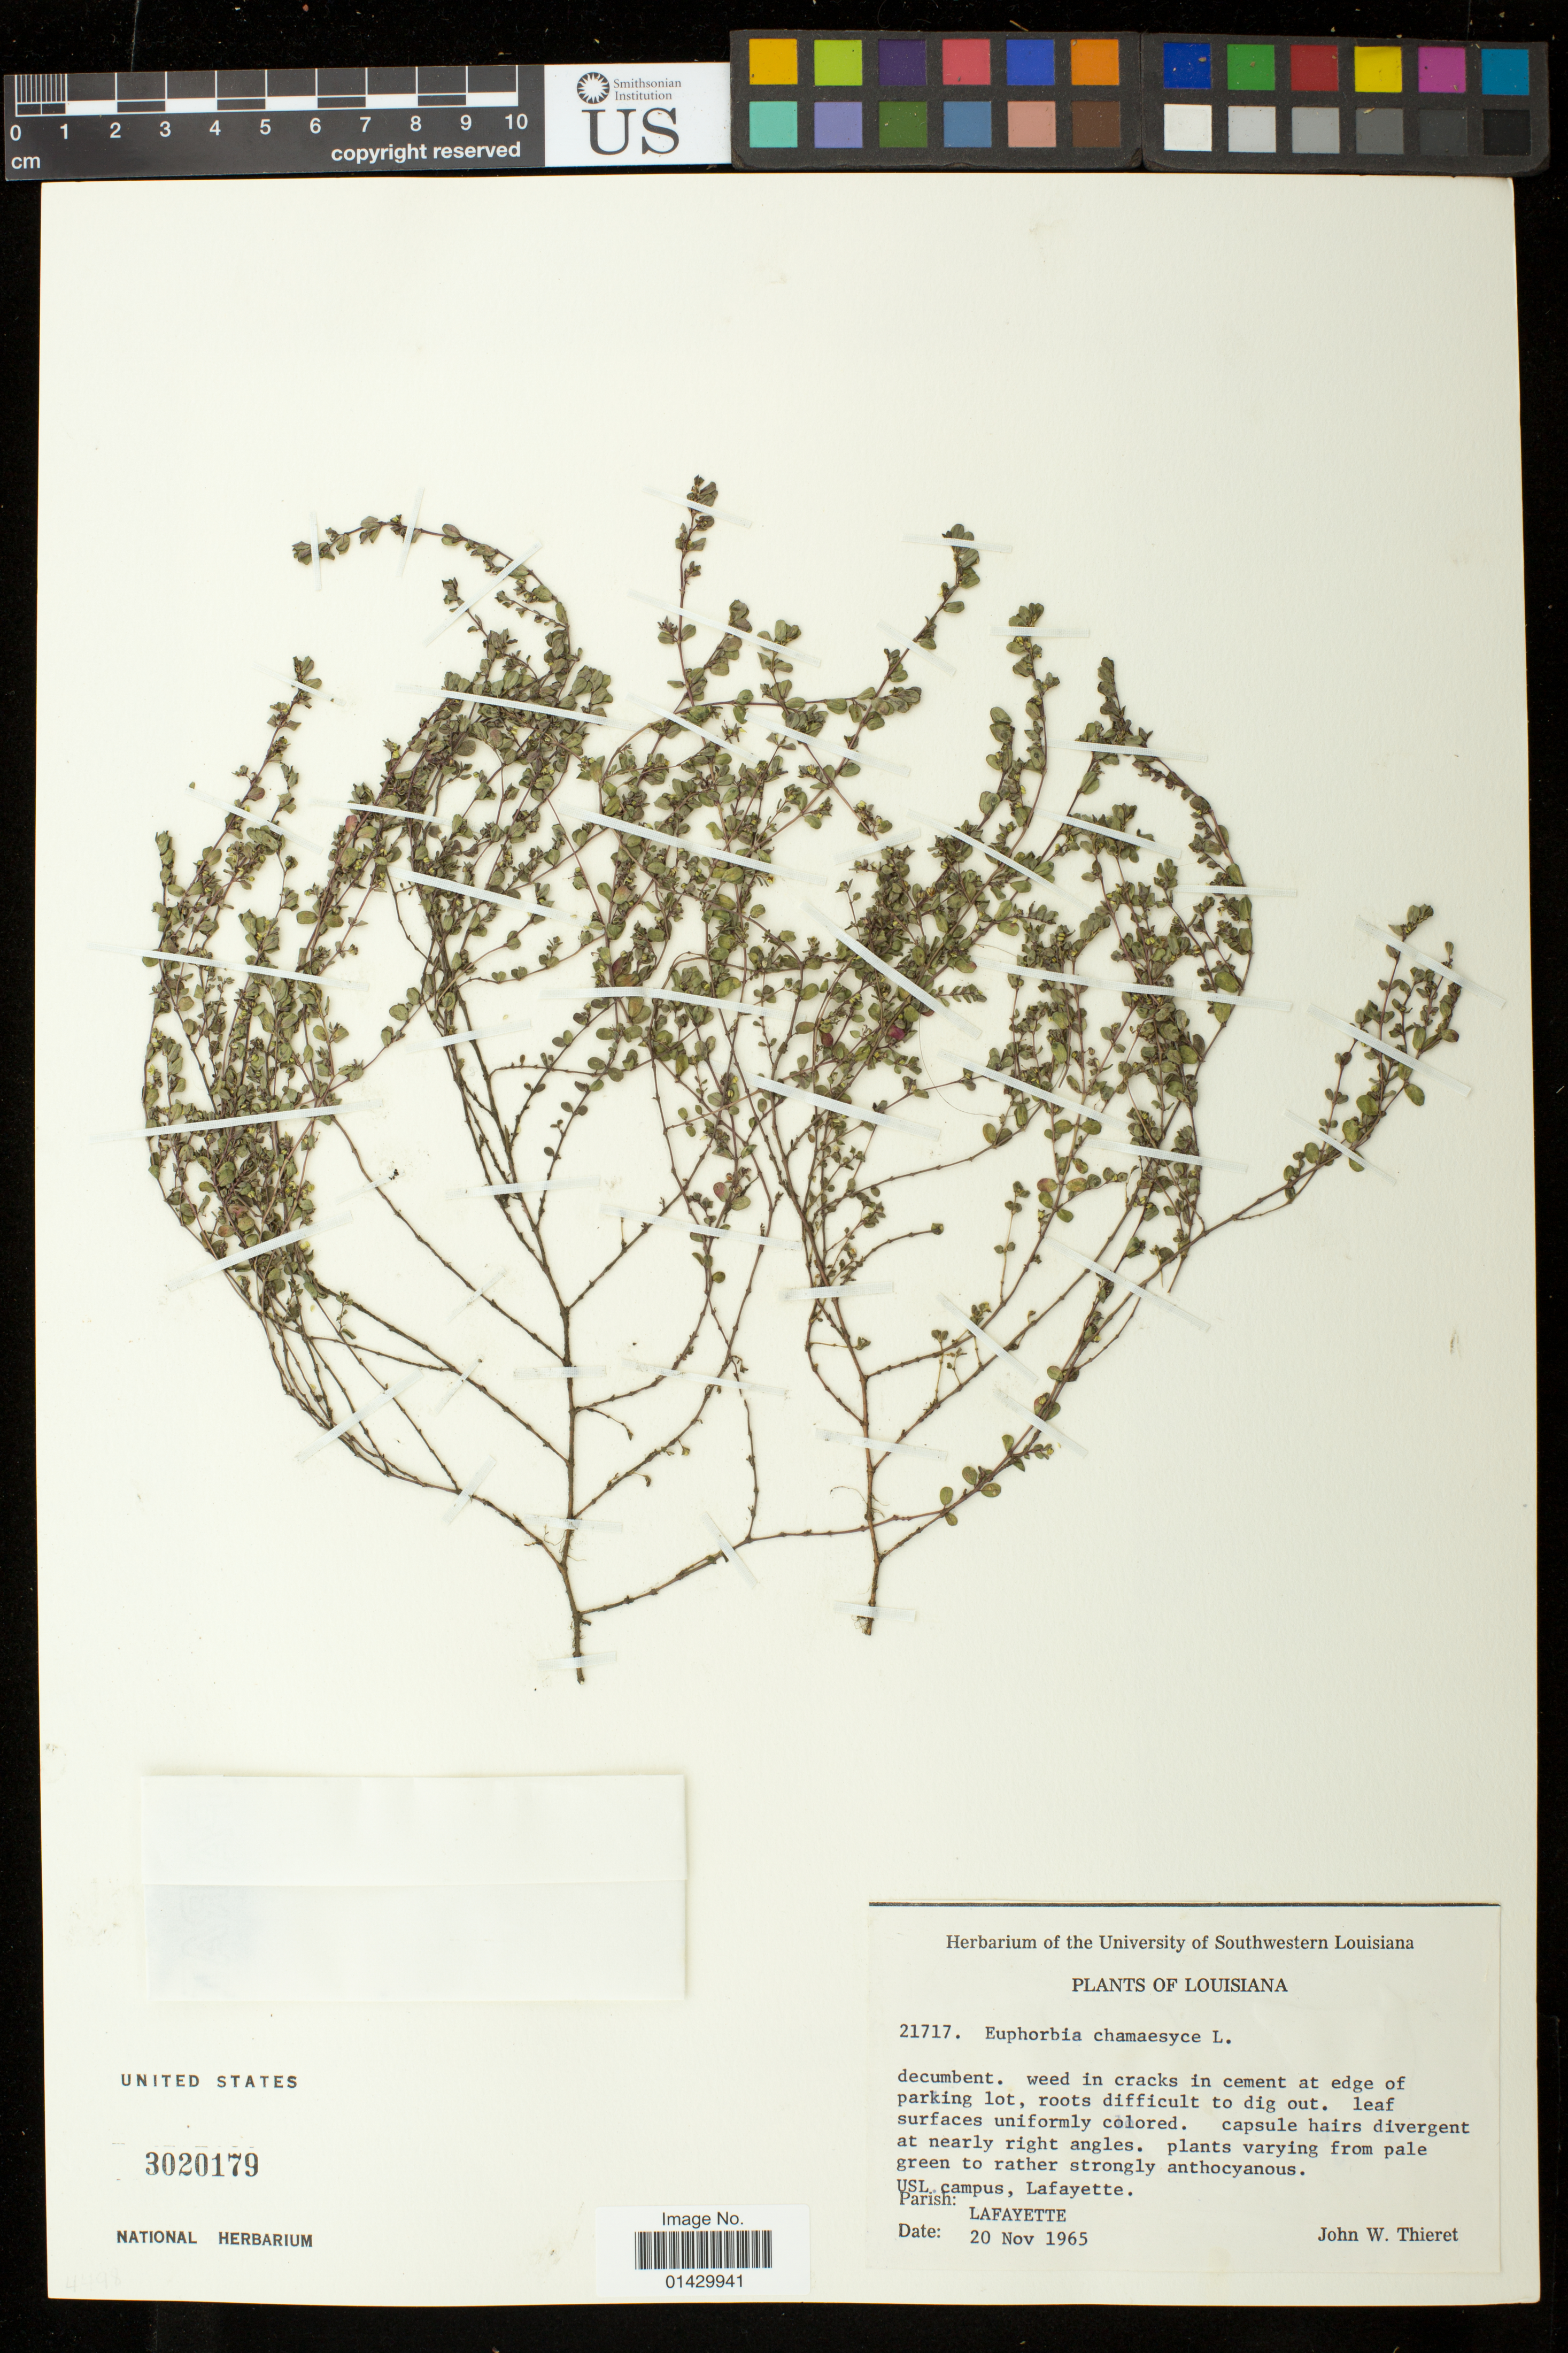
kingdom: Plantae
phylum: Tracheophyta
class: Magnoliopsida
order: Malpighiales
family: Euphorbiaceae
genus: Euphorbia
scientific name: Euphorbia maculata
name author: L.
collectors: J. W. Thieret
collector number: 21717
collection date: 1965-11-20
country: United States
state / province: Louisiana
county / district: Lafayette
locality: USL campus, Lafayette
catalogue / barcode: US 3020179